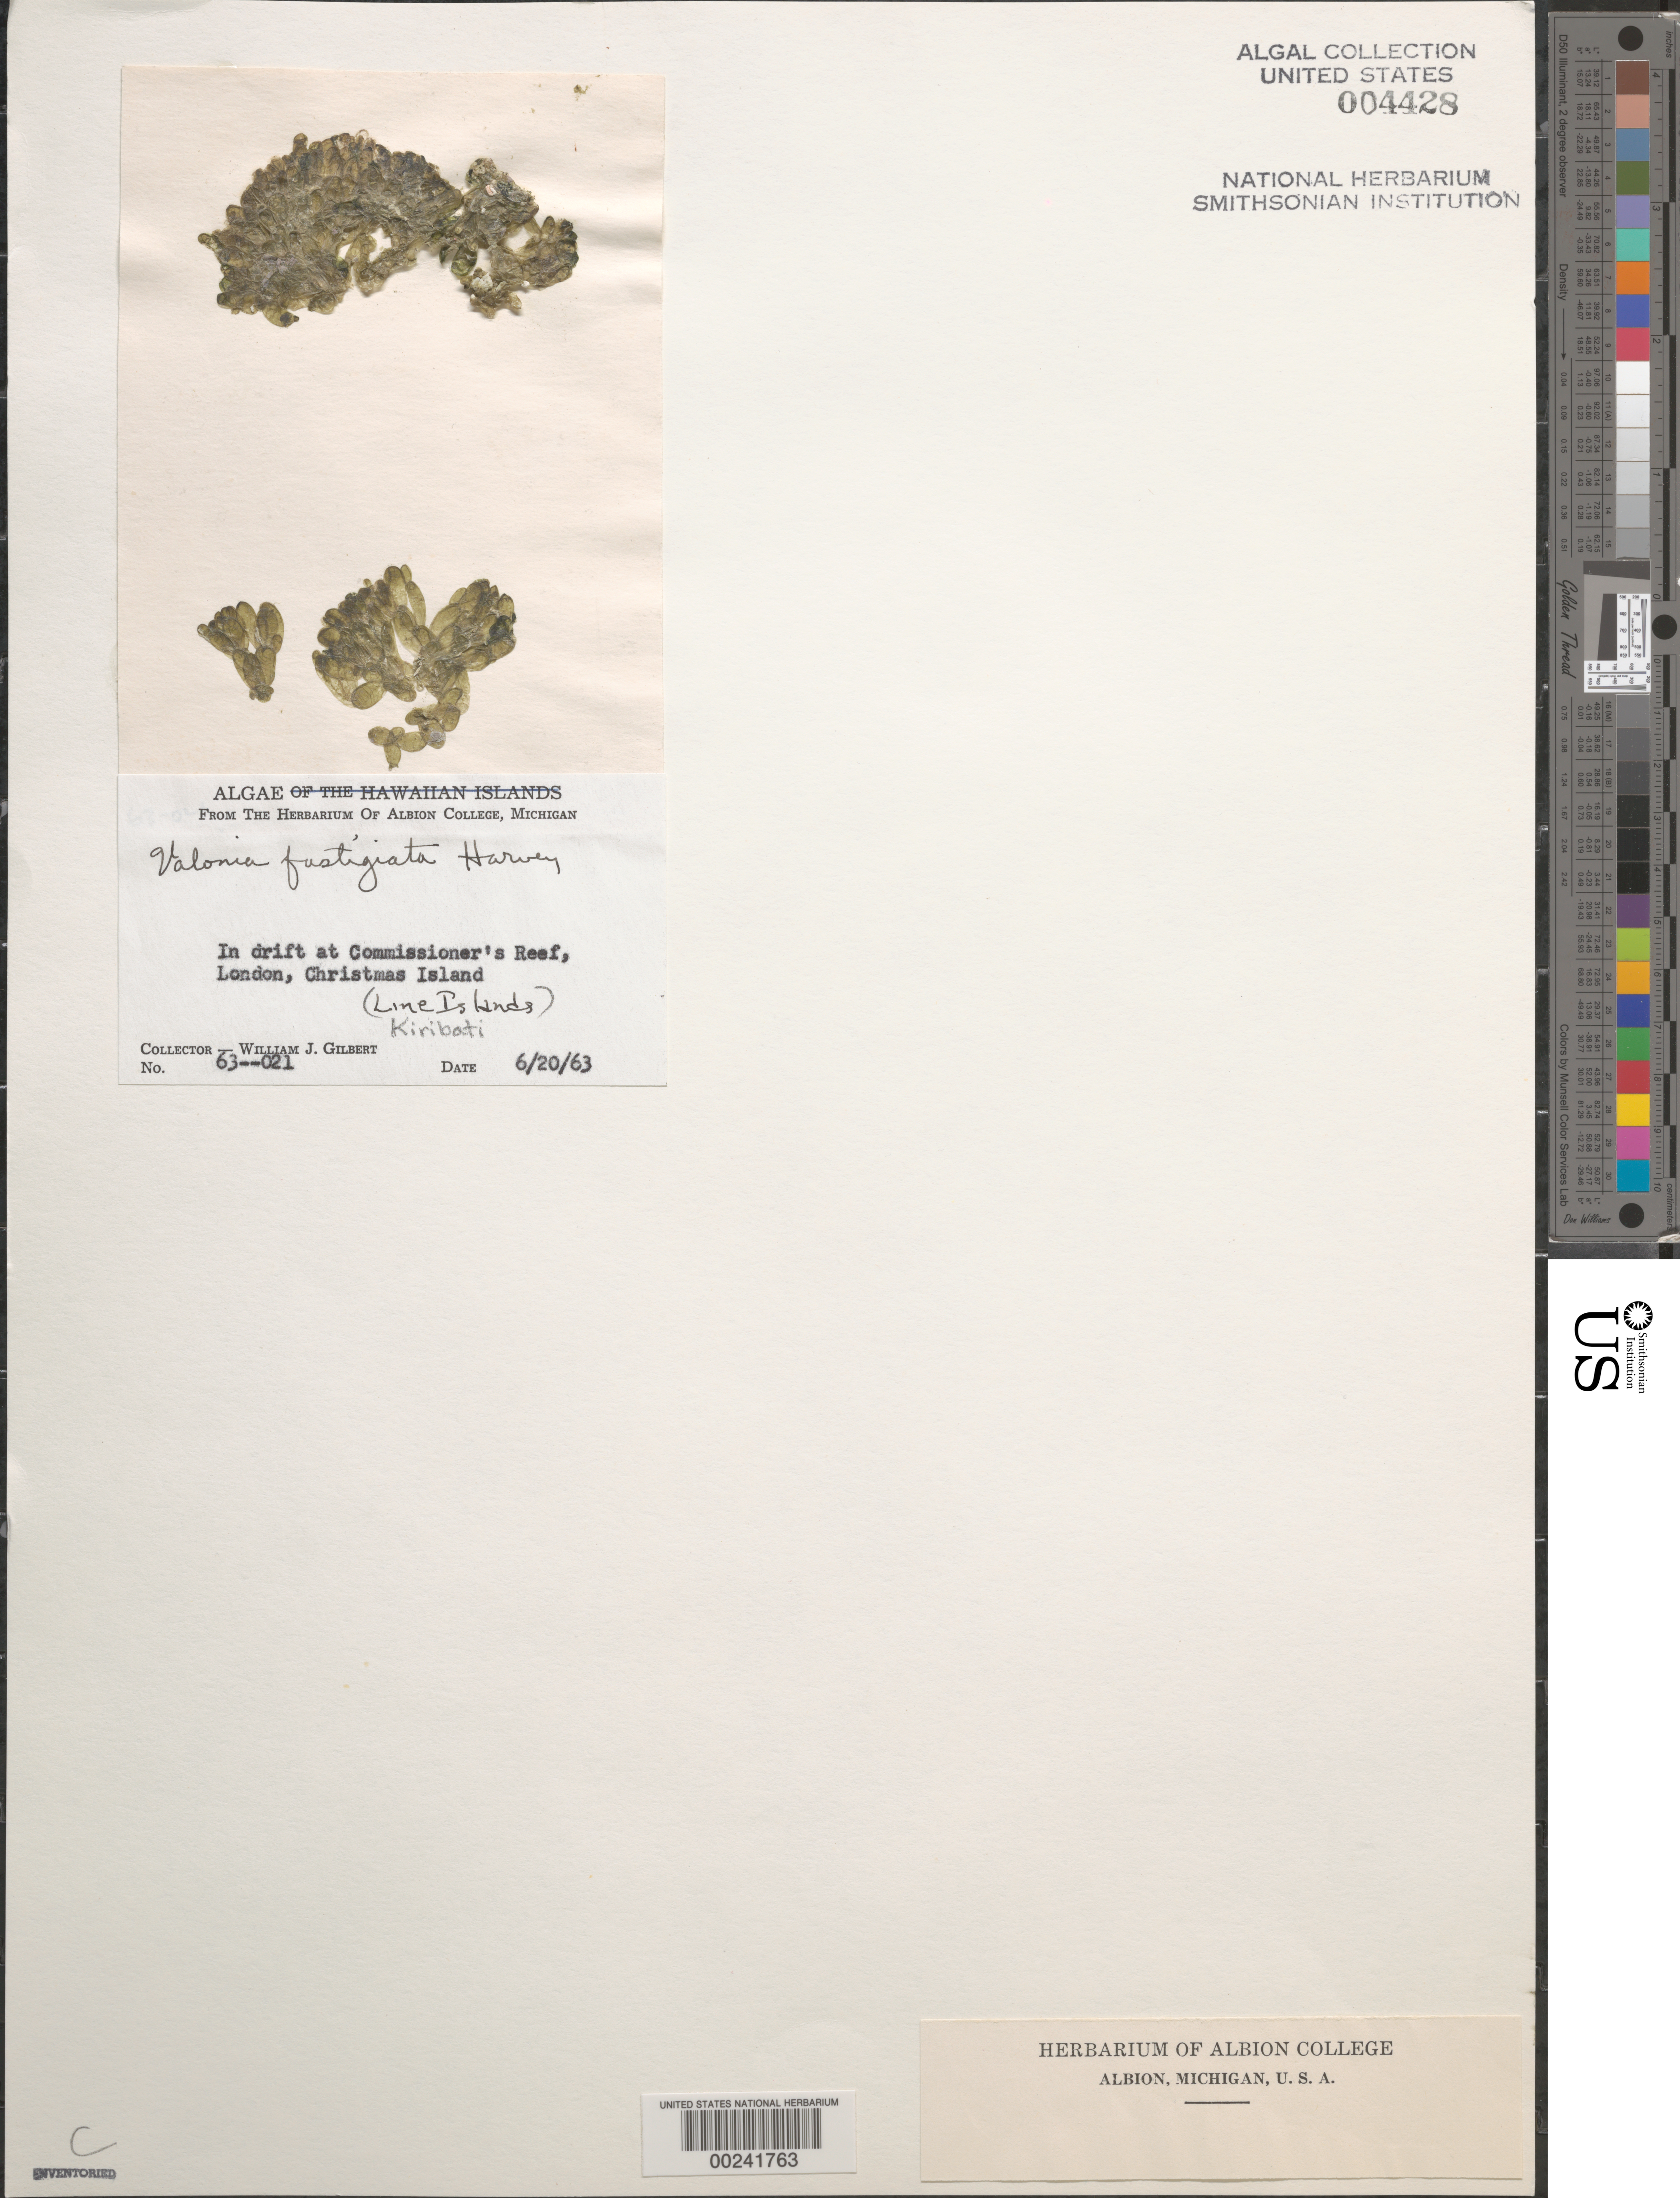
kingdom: Plantae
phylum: Chlorophyta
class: Ulvophyceae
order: Siphonocladales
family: Valoniaceae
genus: Valonia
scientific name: Valonia fastigiata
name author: Harv. ex J. Agardh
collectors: W. J. Gilbert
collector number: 63-021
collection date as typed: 20 Jun 1963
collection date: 1963-06-20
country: Kiribati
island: Kiritimati [Christmas] Atoll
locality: Commissioner's Reef, London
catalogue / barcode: US 4428